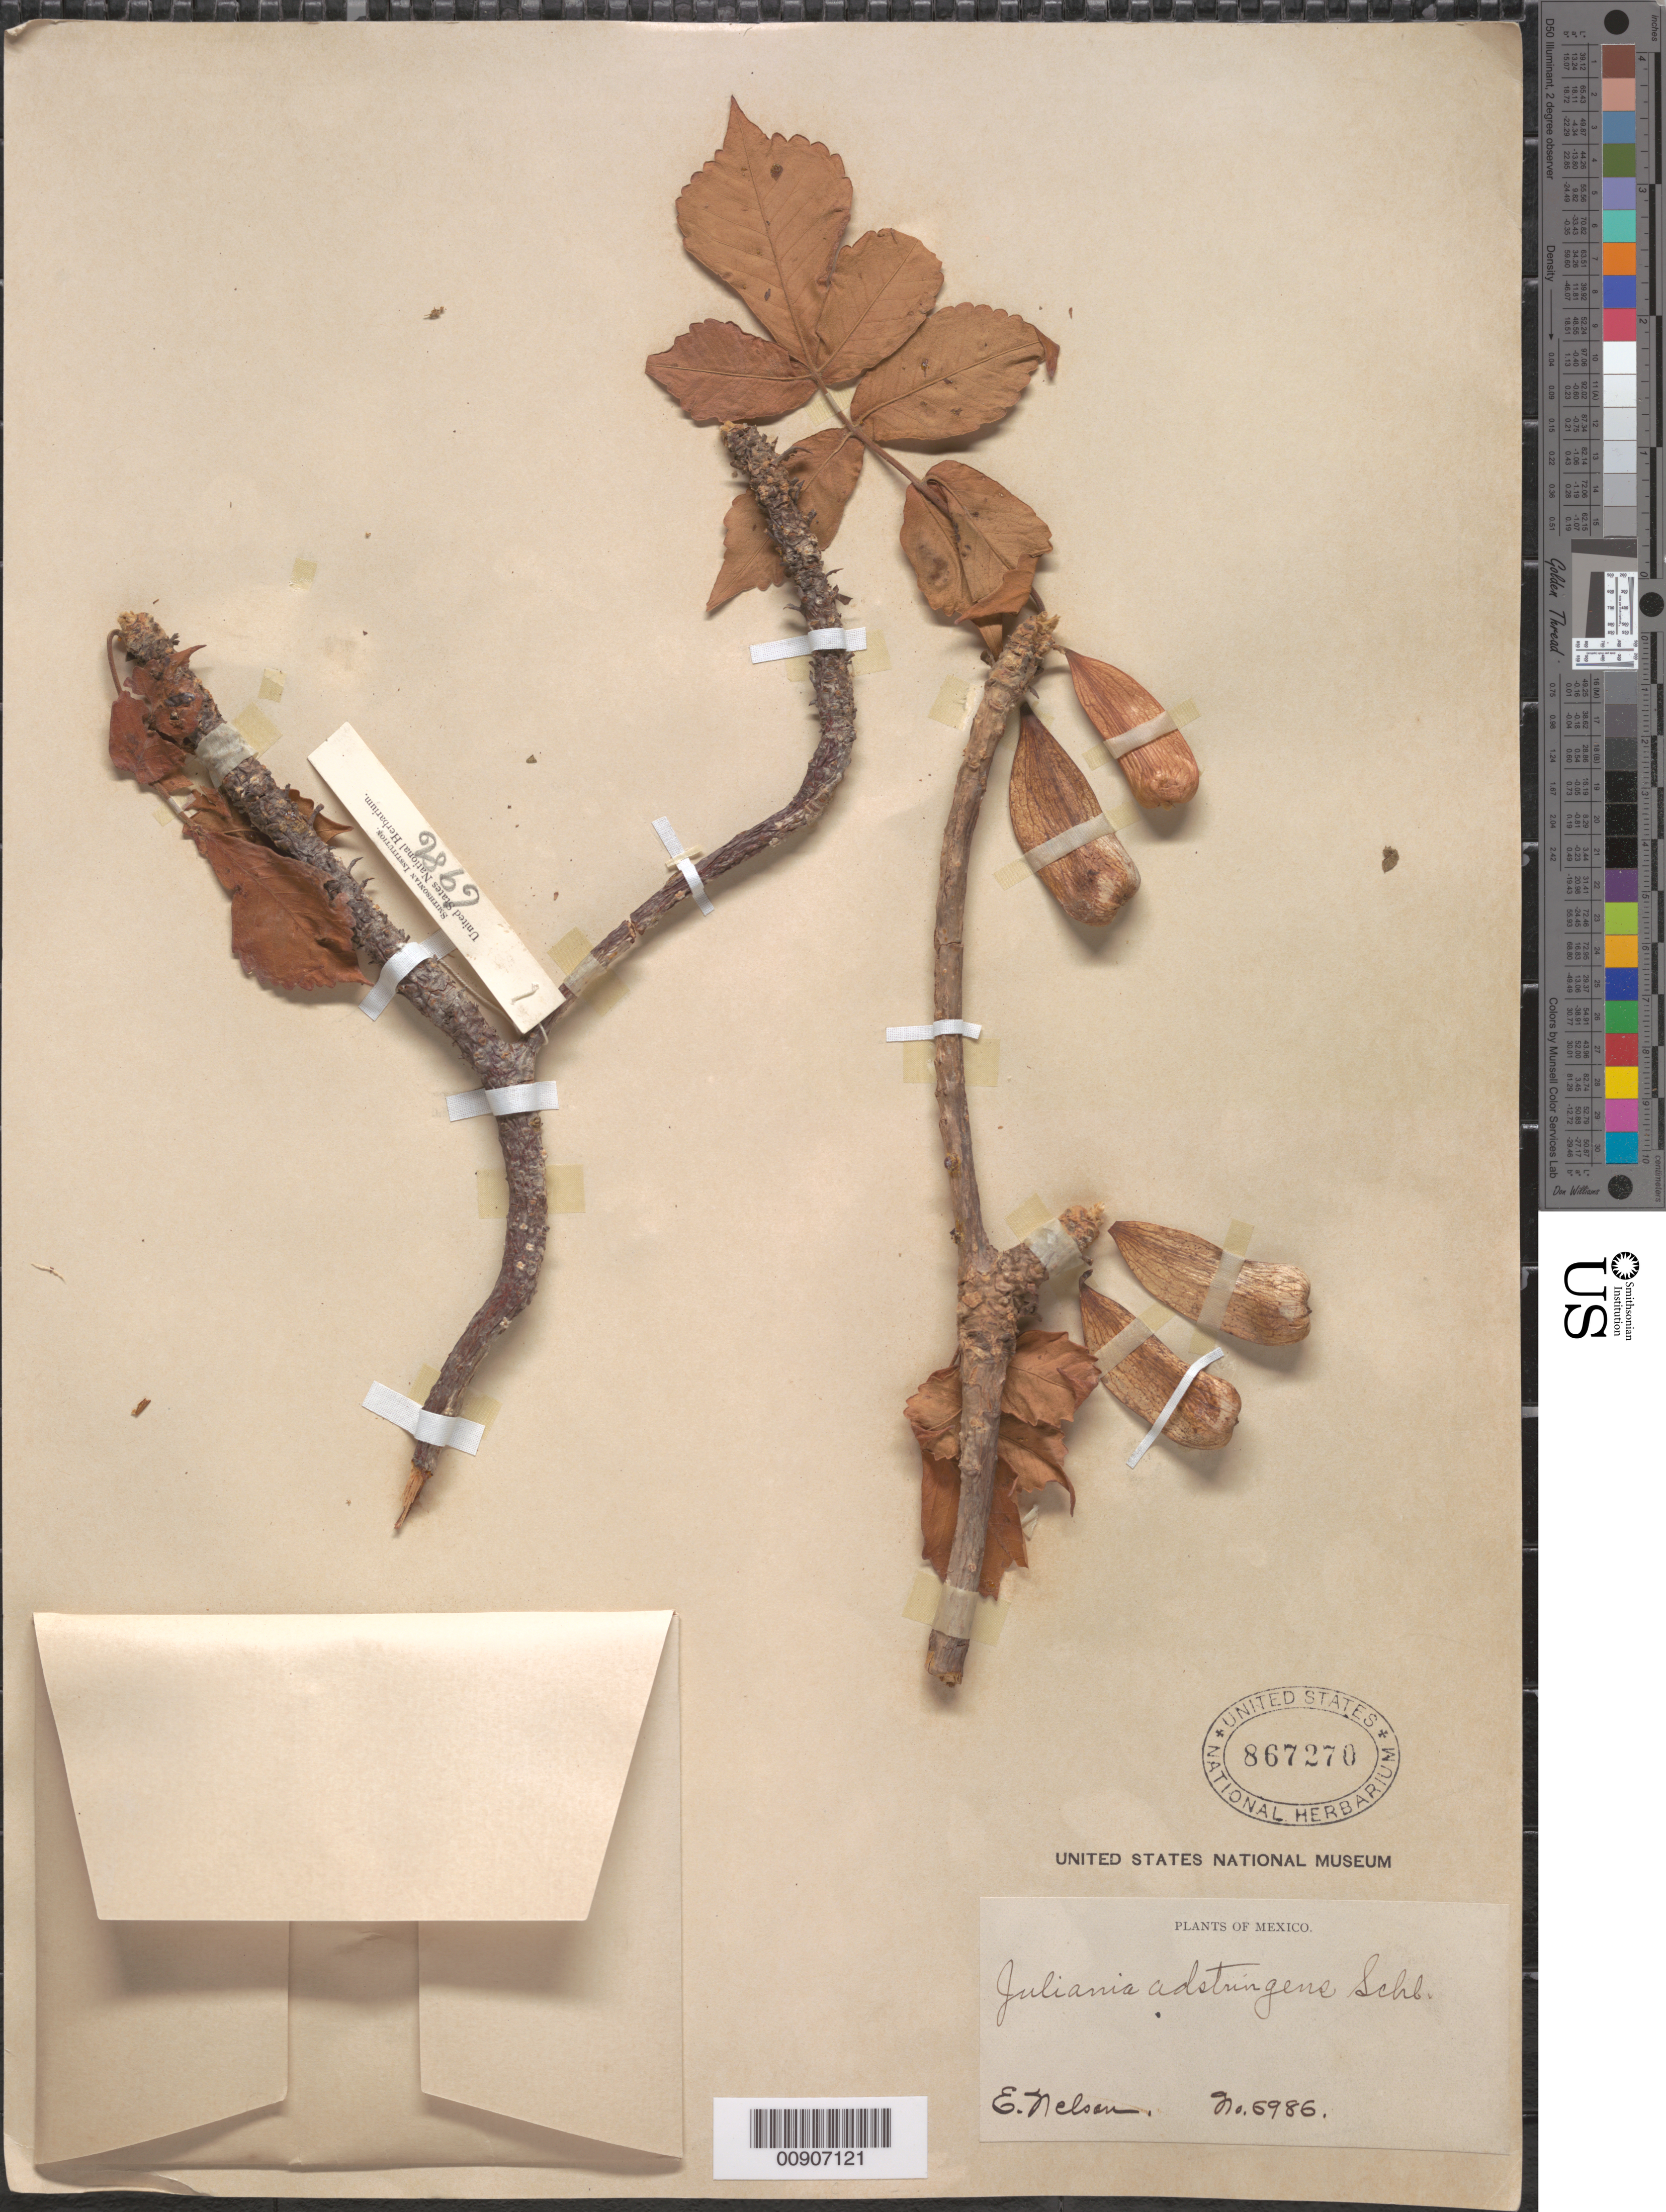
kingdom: Plantae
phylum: Tracheophyta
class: Magnoliopsida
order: Sapindales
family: Anacardiaceae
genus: Amphipterygium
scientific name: Amphipterygium adstringens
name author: (Schltdl.) Schiede ex Standl.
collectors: E. W. Nelson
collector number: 6986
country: Mexico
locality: Mexico.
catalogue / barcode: US 867270